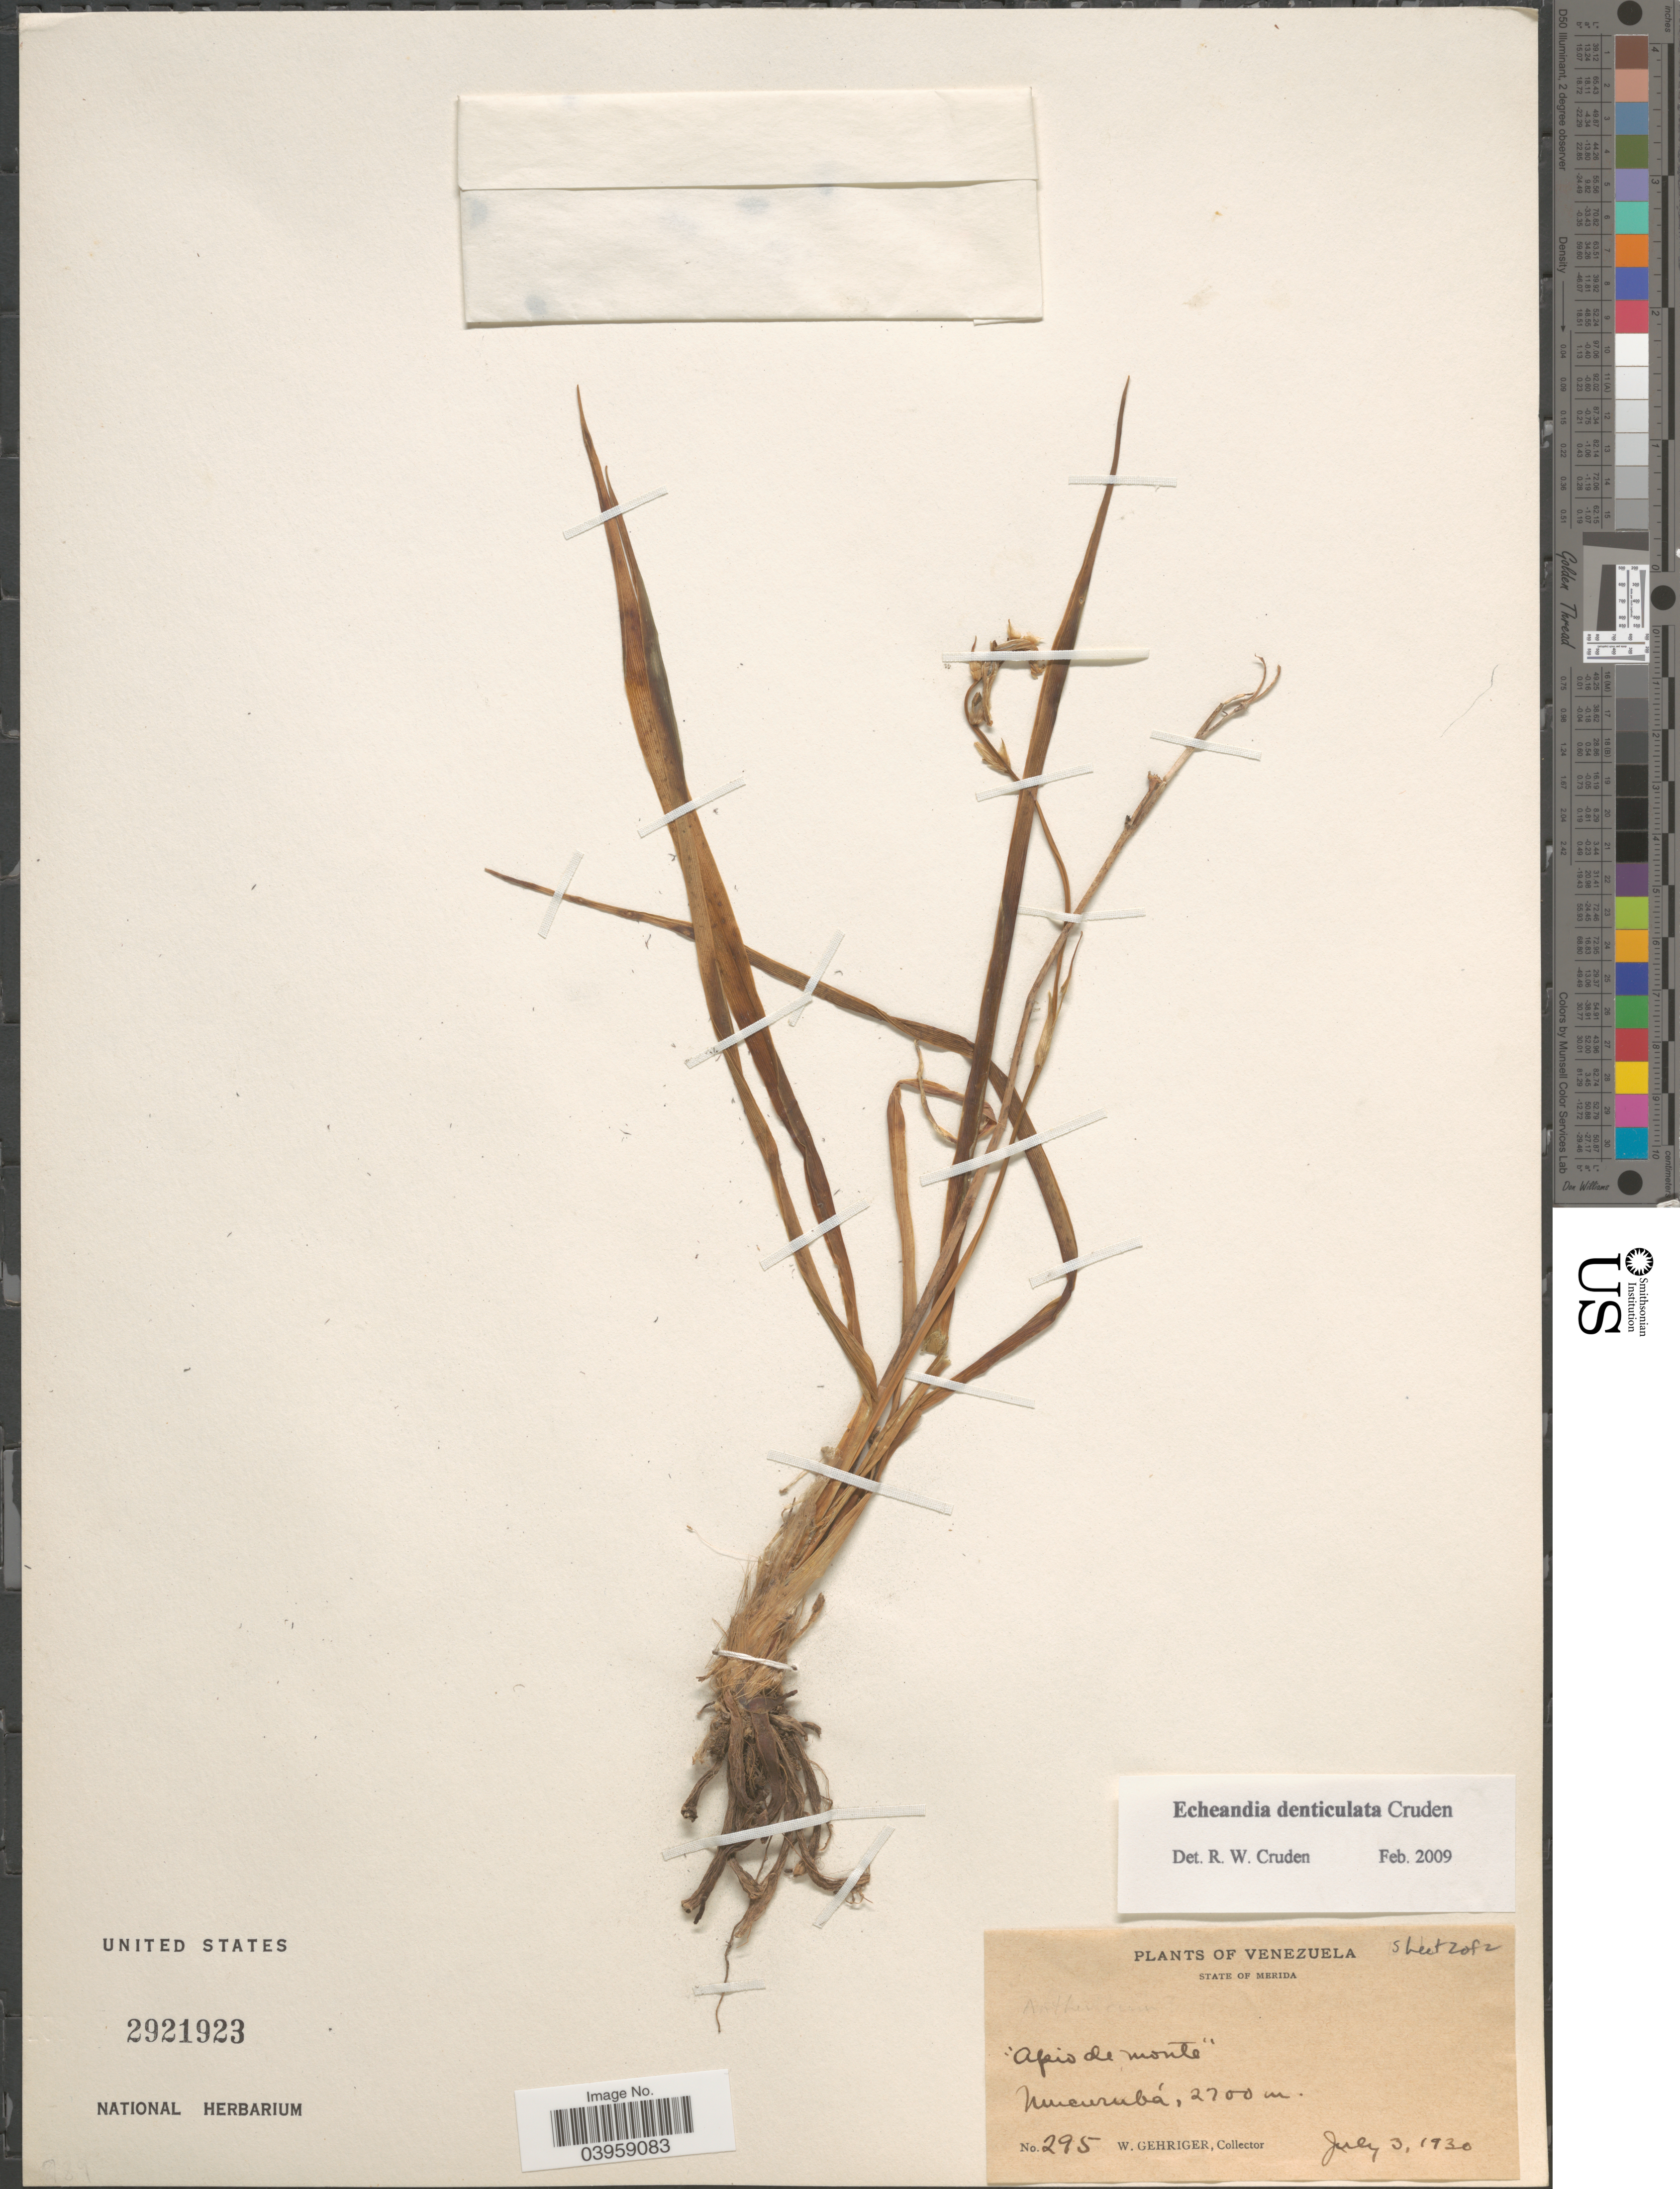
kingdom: Plantae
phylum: Tracheophyta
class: Liliopsida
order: Asparagales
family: Asparagaceae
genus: Echeandia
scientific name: Echeandia denticulata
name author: Cruden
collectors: W. Gehriger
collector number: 295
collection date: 1930-07-03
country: Venezuela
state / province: Merida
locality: Mucurubá.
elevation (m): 2700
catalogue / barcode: US 2921923